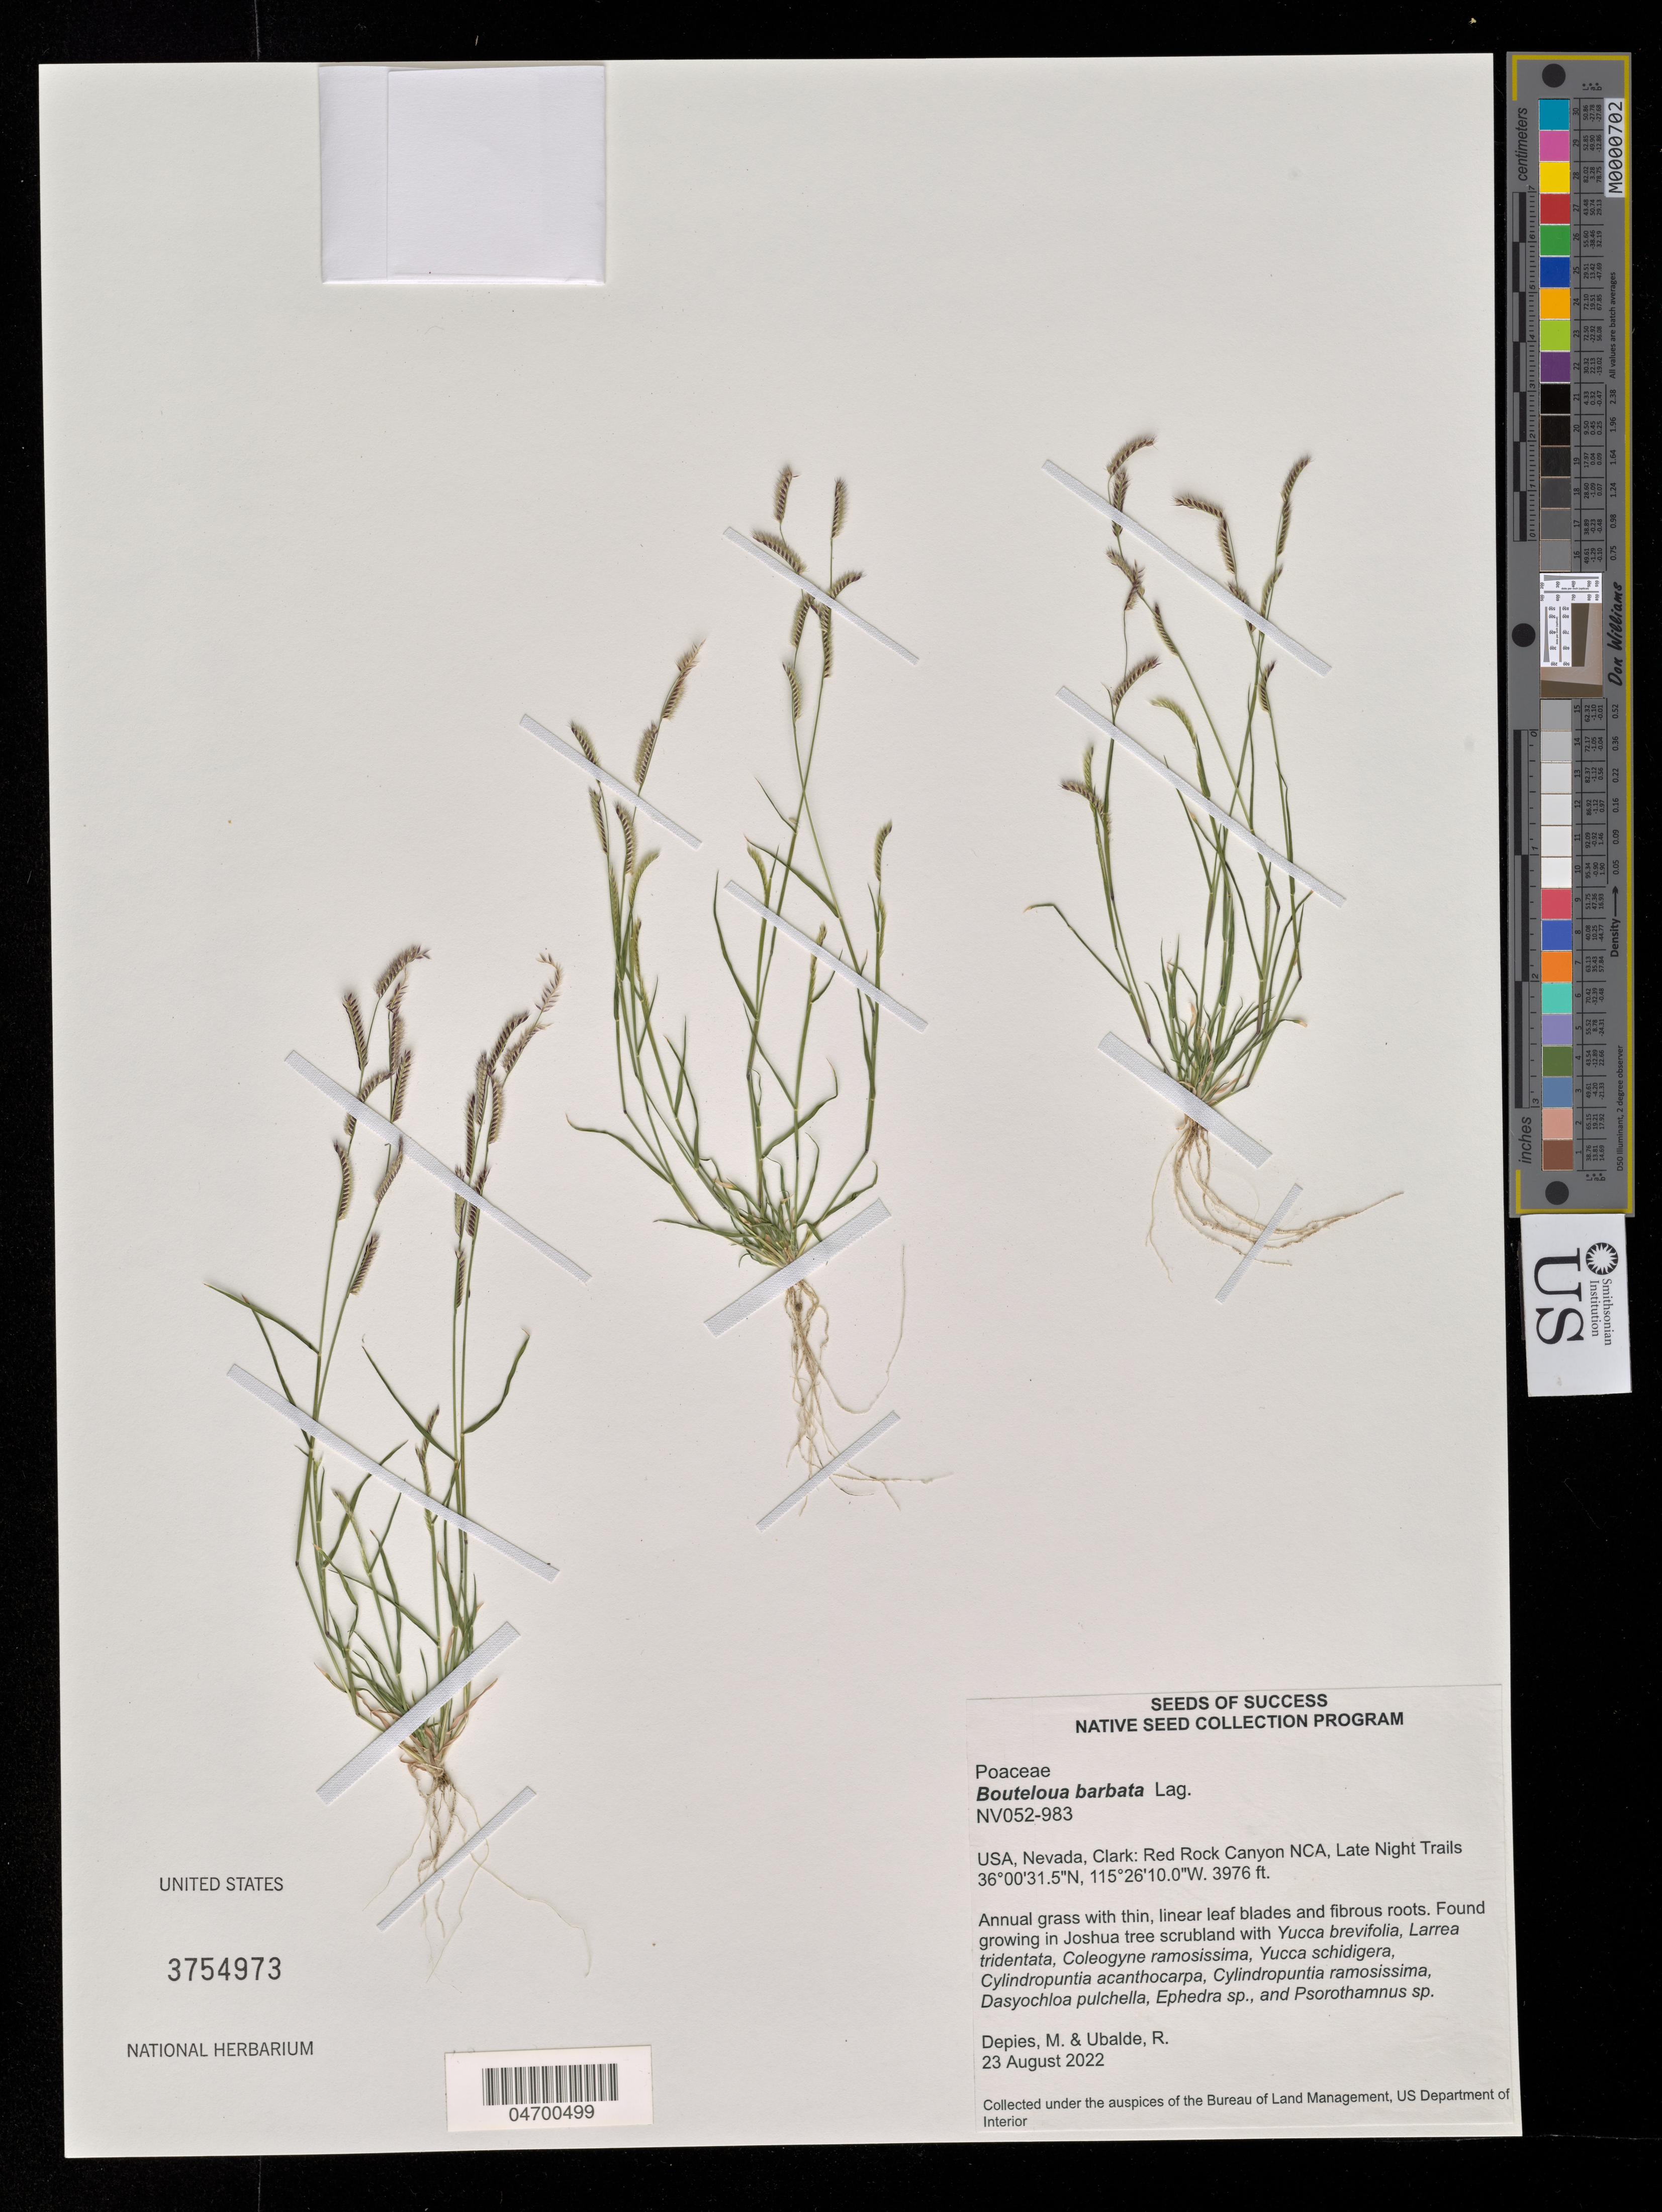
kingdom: Plantae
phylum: Tracheophyta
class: Liliopsida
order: Poales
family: Poaceae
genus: Bouteloua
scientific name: Bouteloua barbata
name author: Lag.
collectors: M. Depies & R. Ubalde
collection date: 2022-08-23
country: United States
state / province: Nevada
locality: Red Rock Canyon NCA, Late Night Trails.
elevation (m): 1212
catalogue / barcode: US 3754973